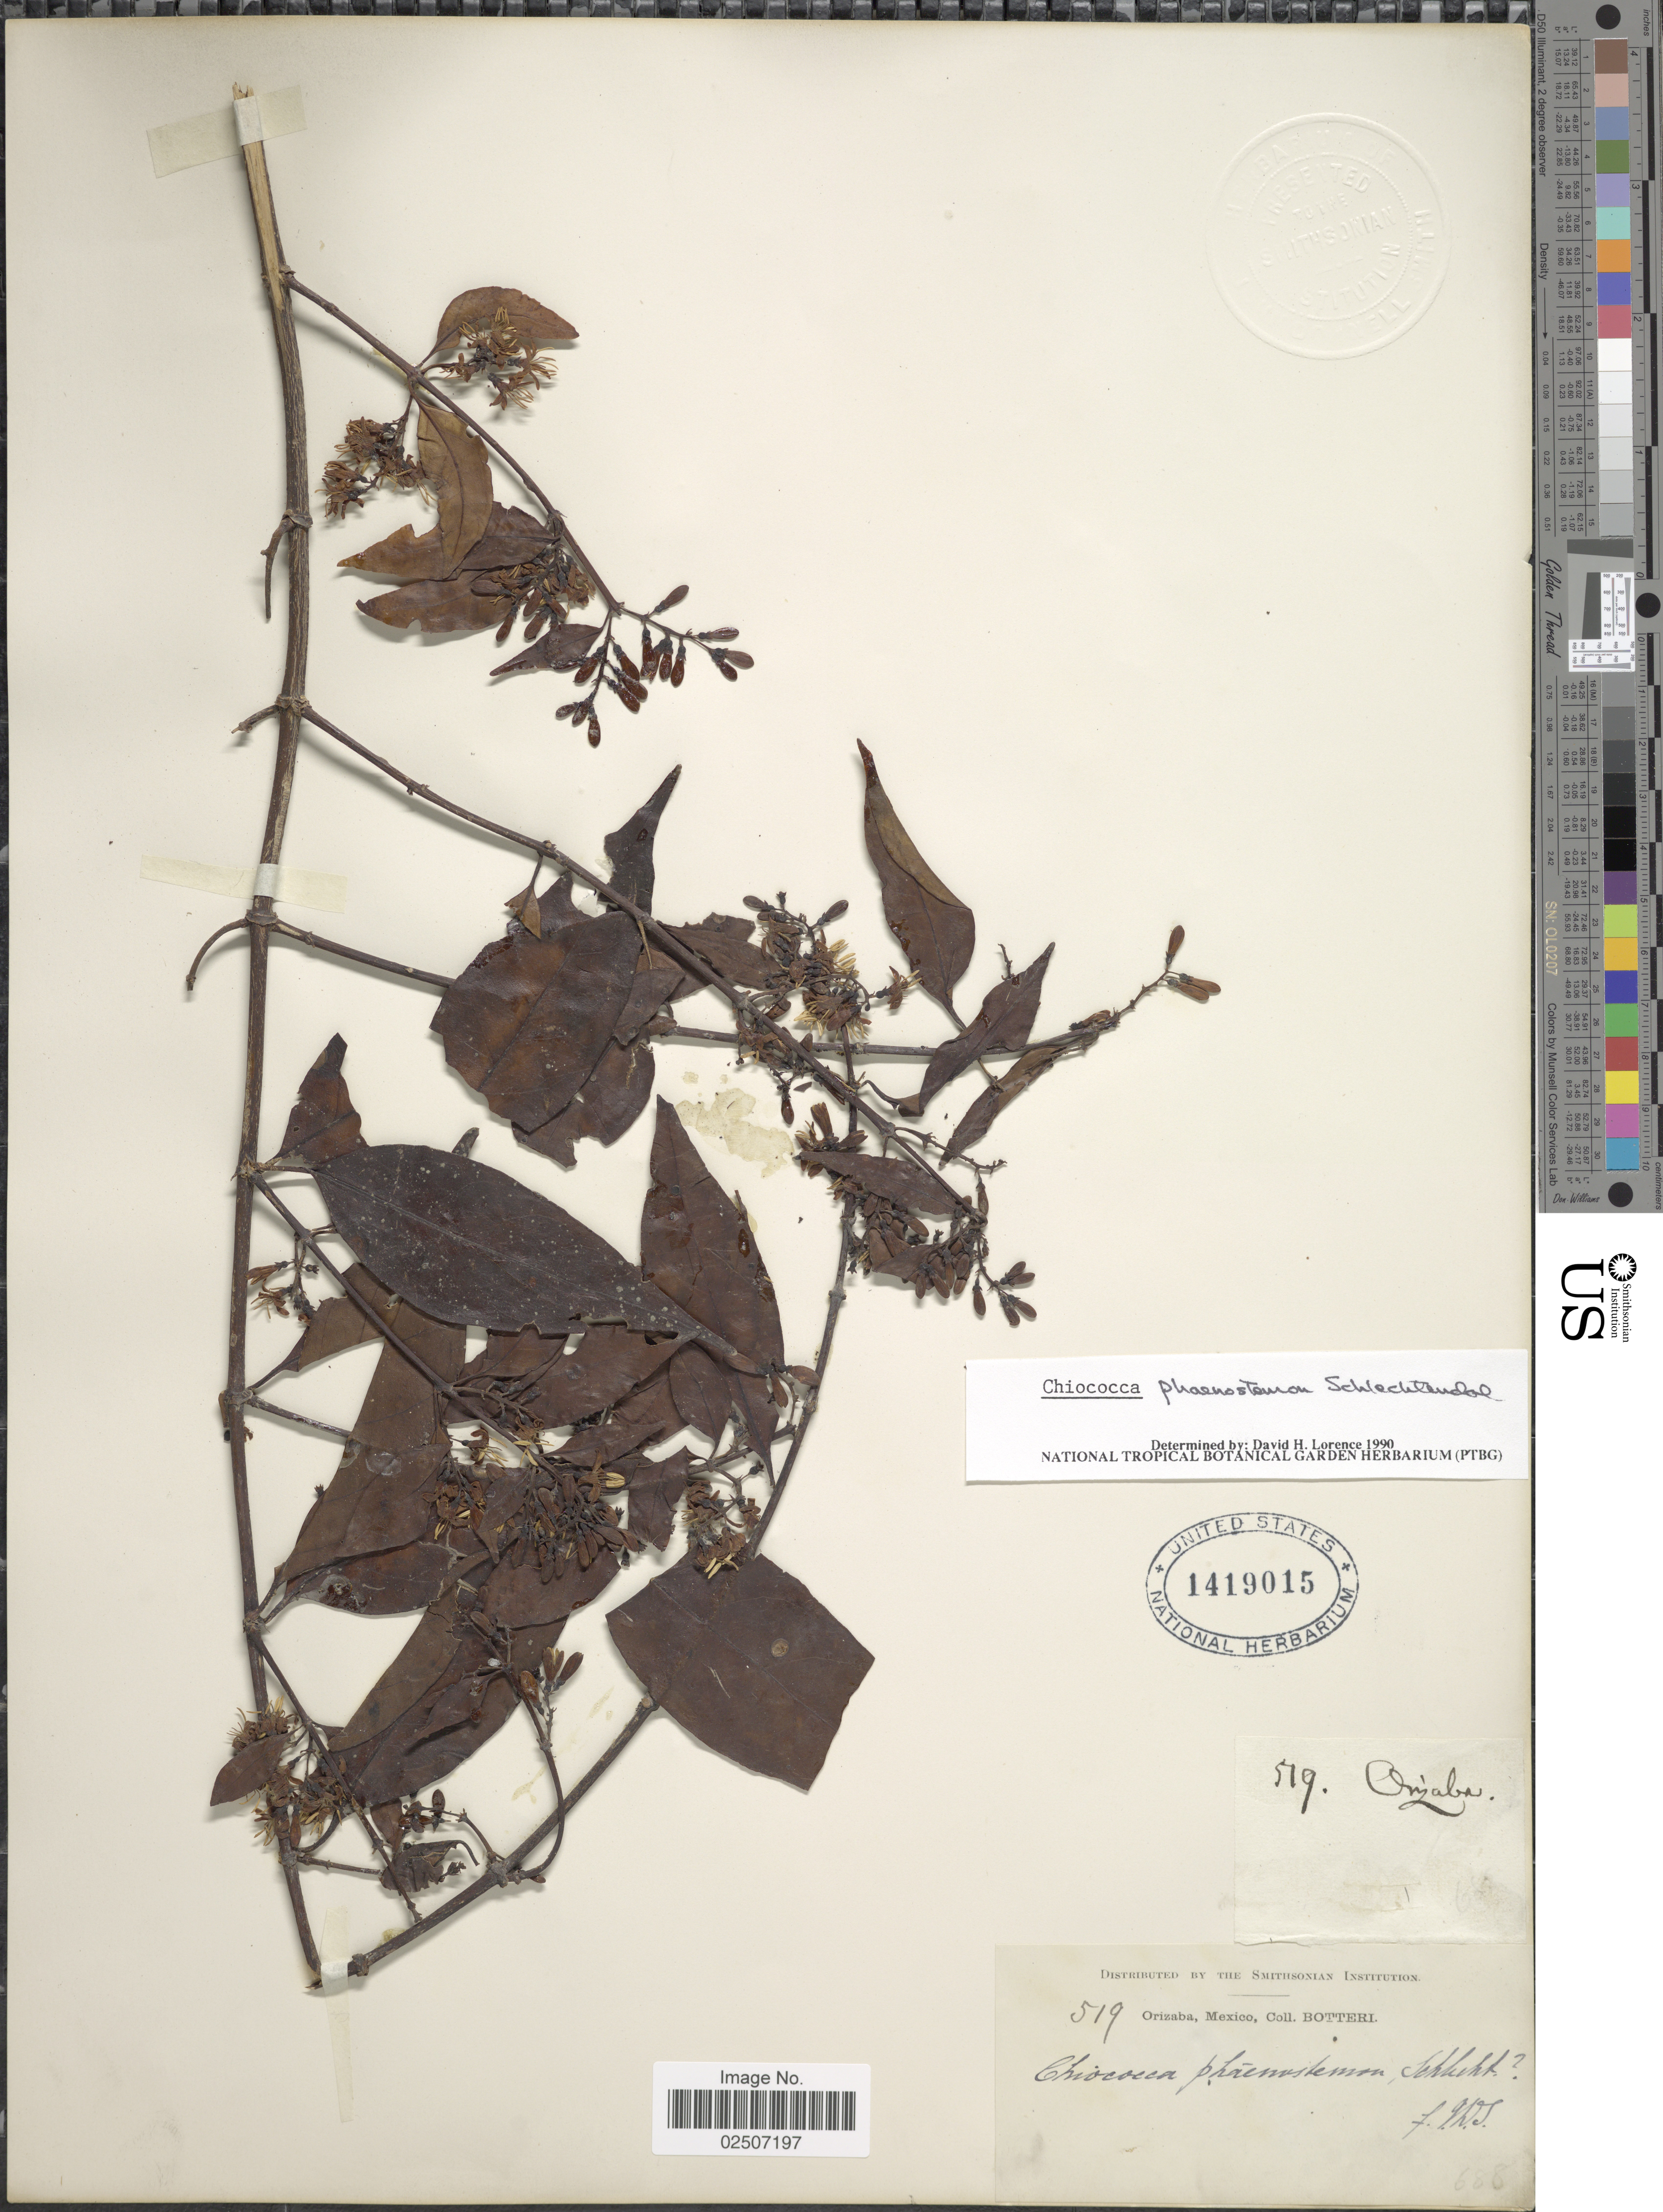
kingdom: Plantae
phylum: Tracheophyta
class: Magnoliopsida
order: Gentianales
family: Rubiaceae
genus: Chiococca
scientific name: Chiococca pachyphylla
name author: Wernham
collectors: -. Botteri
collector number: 519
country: Mexico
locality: Orizaba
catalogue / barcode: US 1419015